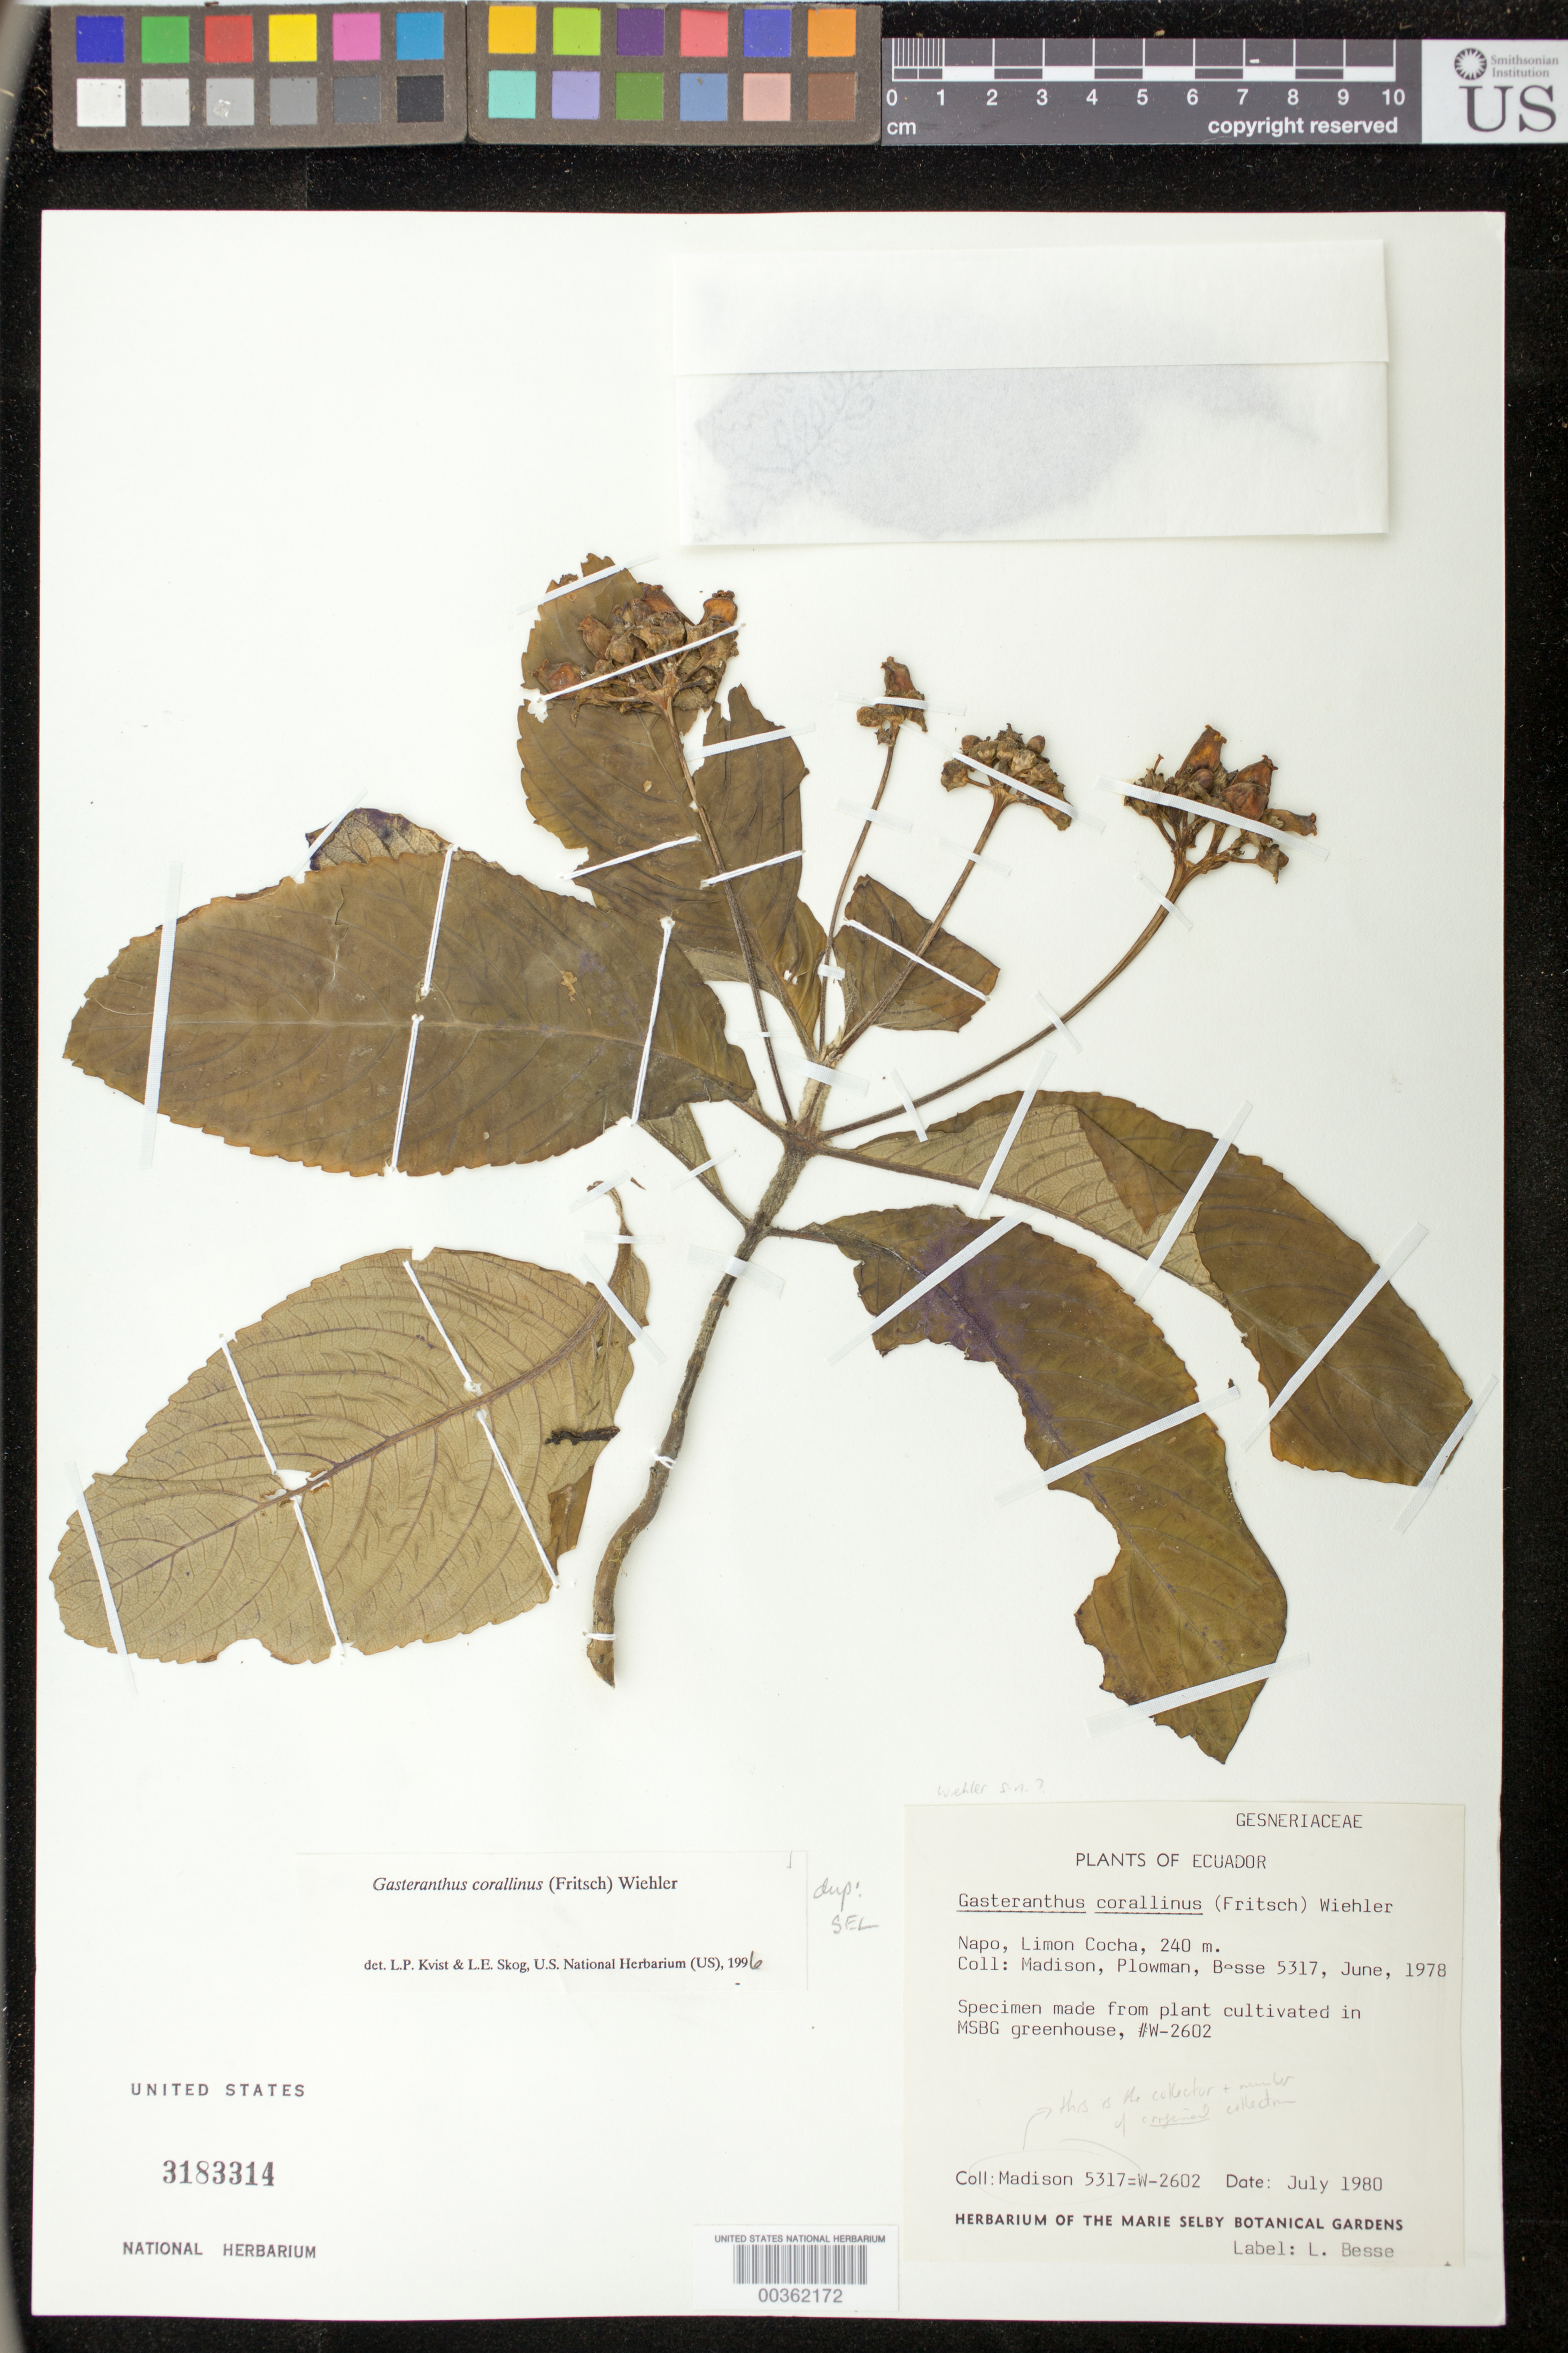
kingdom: Plantae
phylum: Tracheophyta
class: Magnoliopsida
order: Lamiales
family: Gesneriaceae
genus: Gasteranthus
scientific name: Gasteranthus corallinus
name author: (Fritsch) Wiehler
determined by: Skog, Laurence E.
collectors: M. T. Madison, T. Plowman & L. Besse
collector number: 5317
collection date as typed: Jul 1980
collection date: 1980-07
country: Ecuador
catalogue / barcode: US 3183314